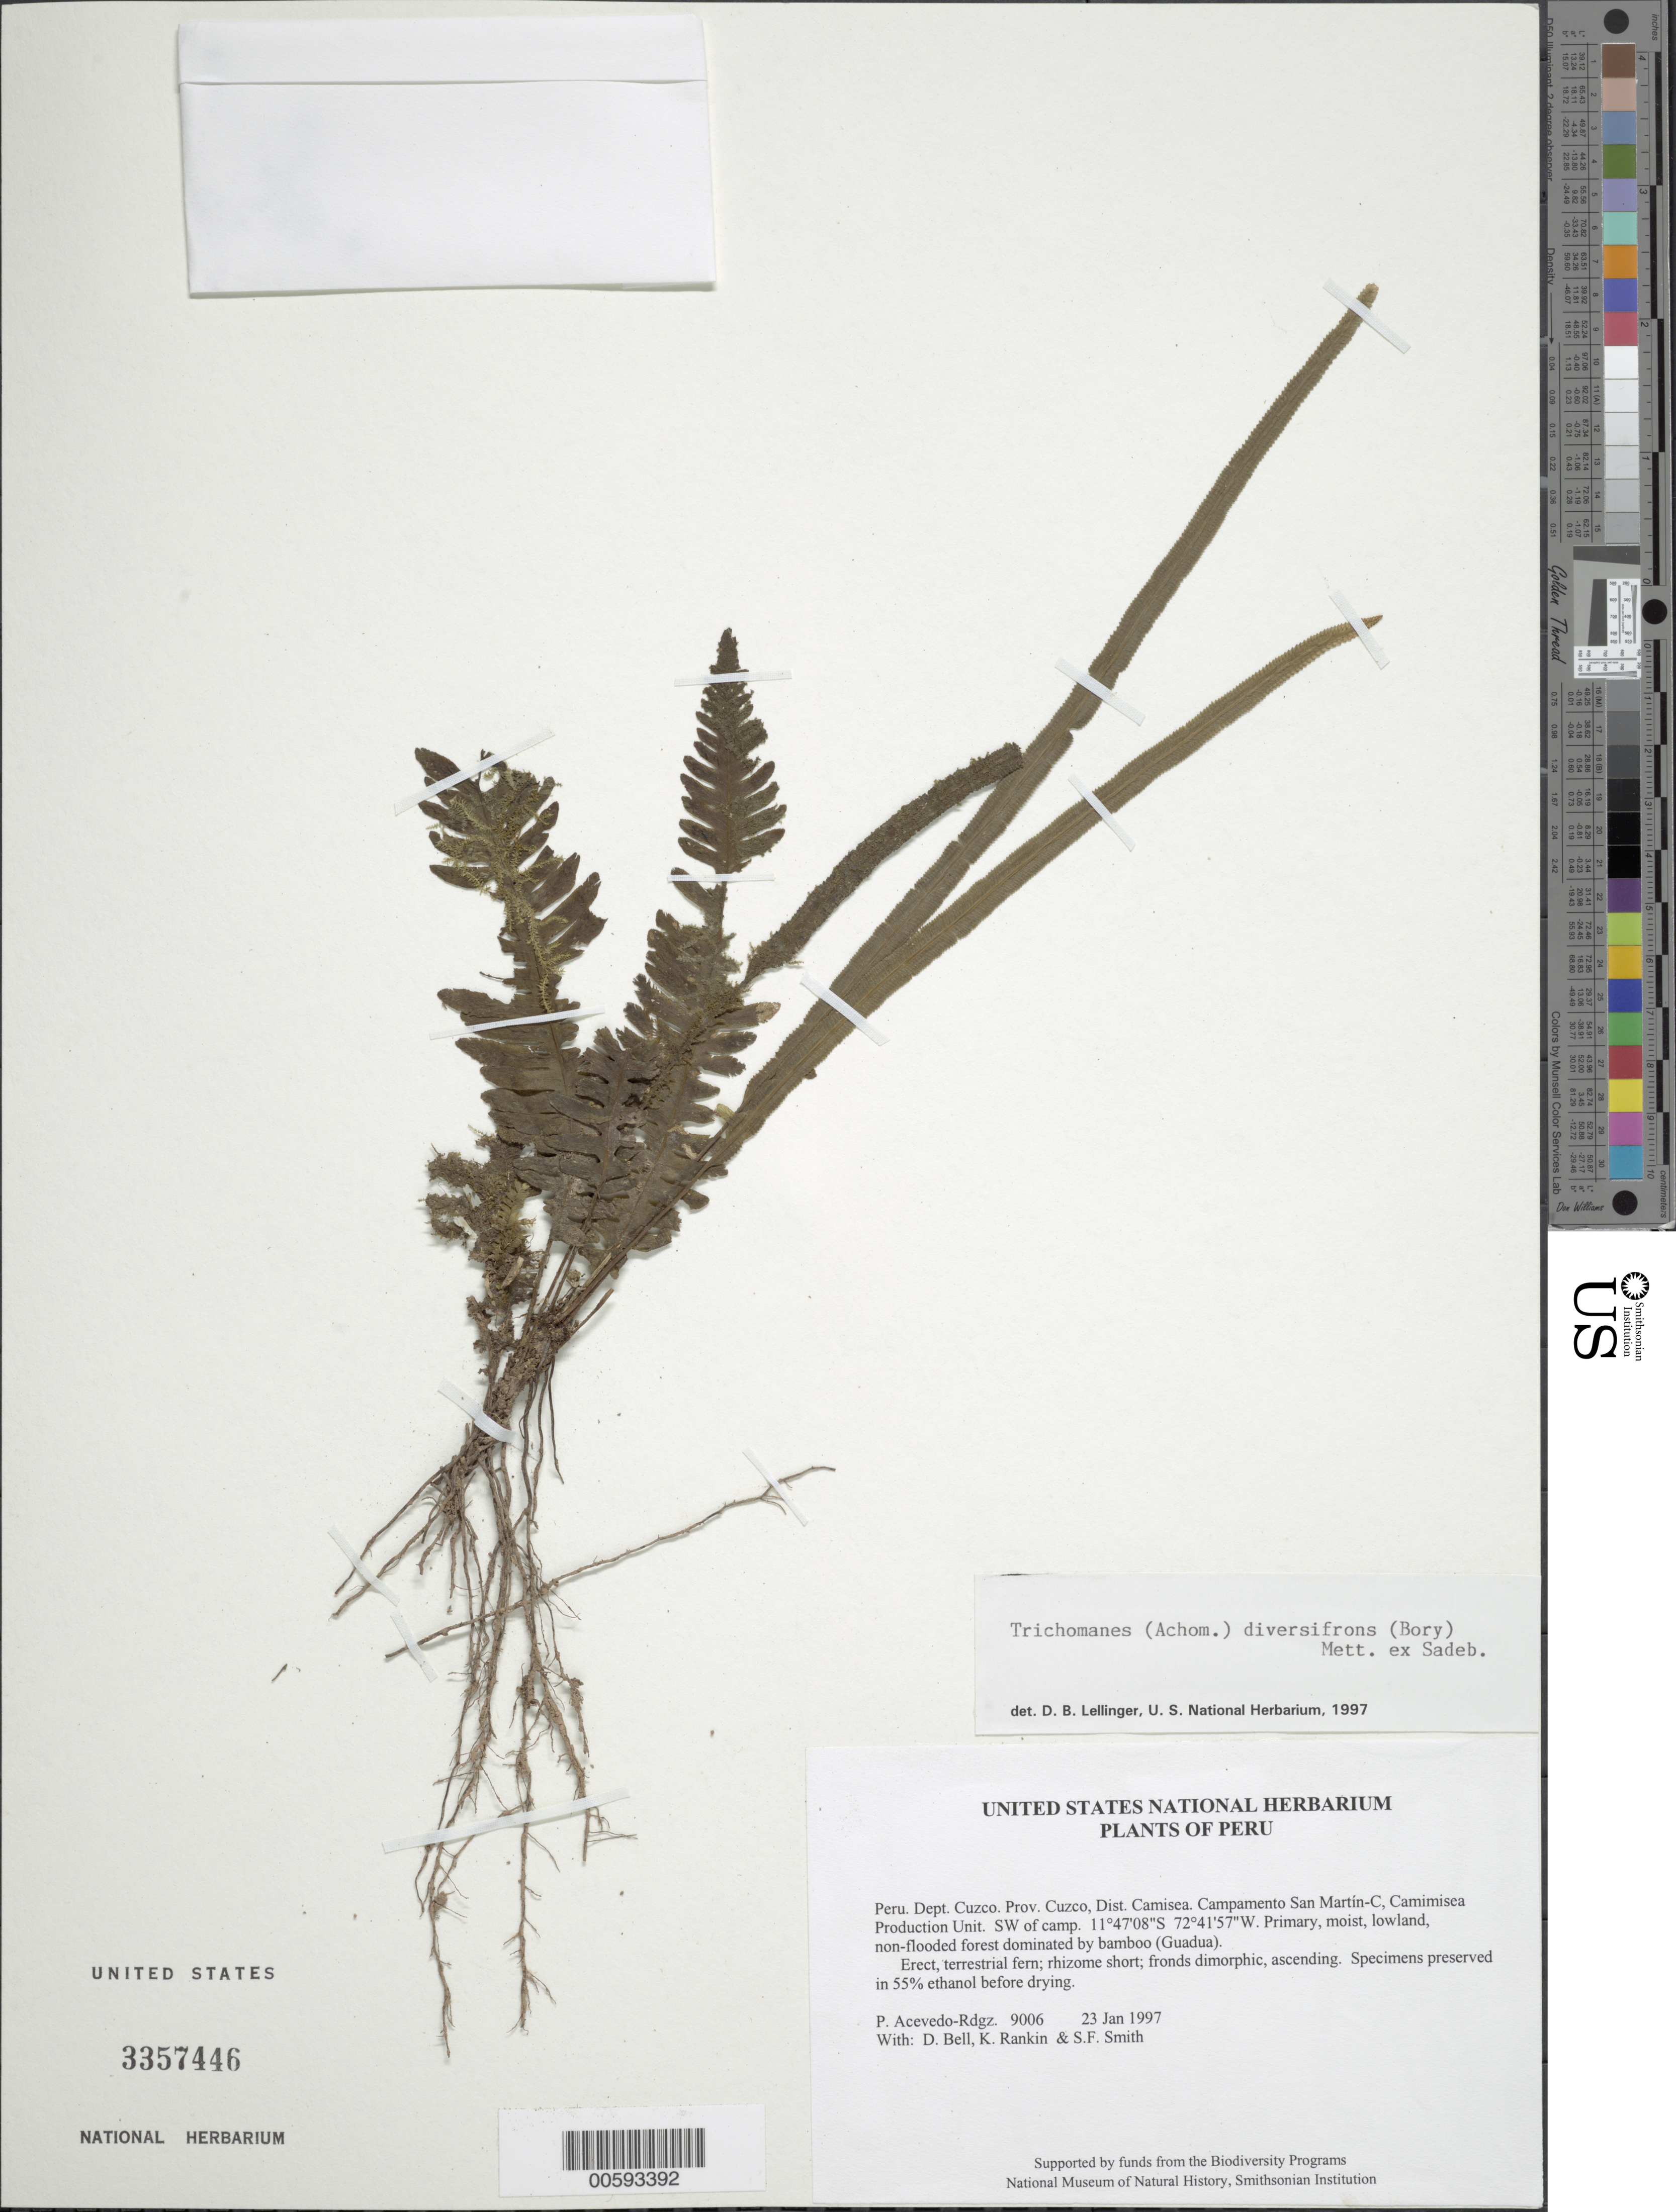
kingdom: Plantae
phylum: Tracheophyta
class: Polypodiopsida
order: Hymenophyllales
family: Hymenophyllaceae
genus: Trichomanes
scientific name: Trichomanes diversifrons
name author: (Bory) Mett. ex Sadeb.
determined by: Lellinger, David B., (BOT), Smithsonian Institution - National Museum of Natural History (UNITED STATES)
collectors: P. Acevedo-Rodr., D. A. Bell, K. B. Rankin & S.F. Smith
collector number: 9006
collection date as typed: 23 Jan 1997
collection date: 1997-01-23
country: Peru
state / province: Cusco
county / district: Cusco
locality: Districto Camisea, Campamento San Martín-C, Camimisea Production Unit. SW of camp.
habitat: Primary, moist, lowland, non-flooded forest dominated by bamboo (Guadua).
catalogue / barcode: US 3357446